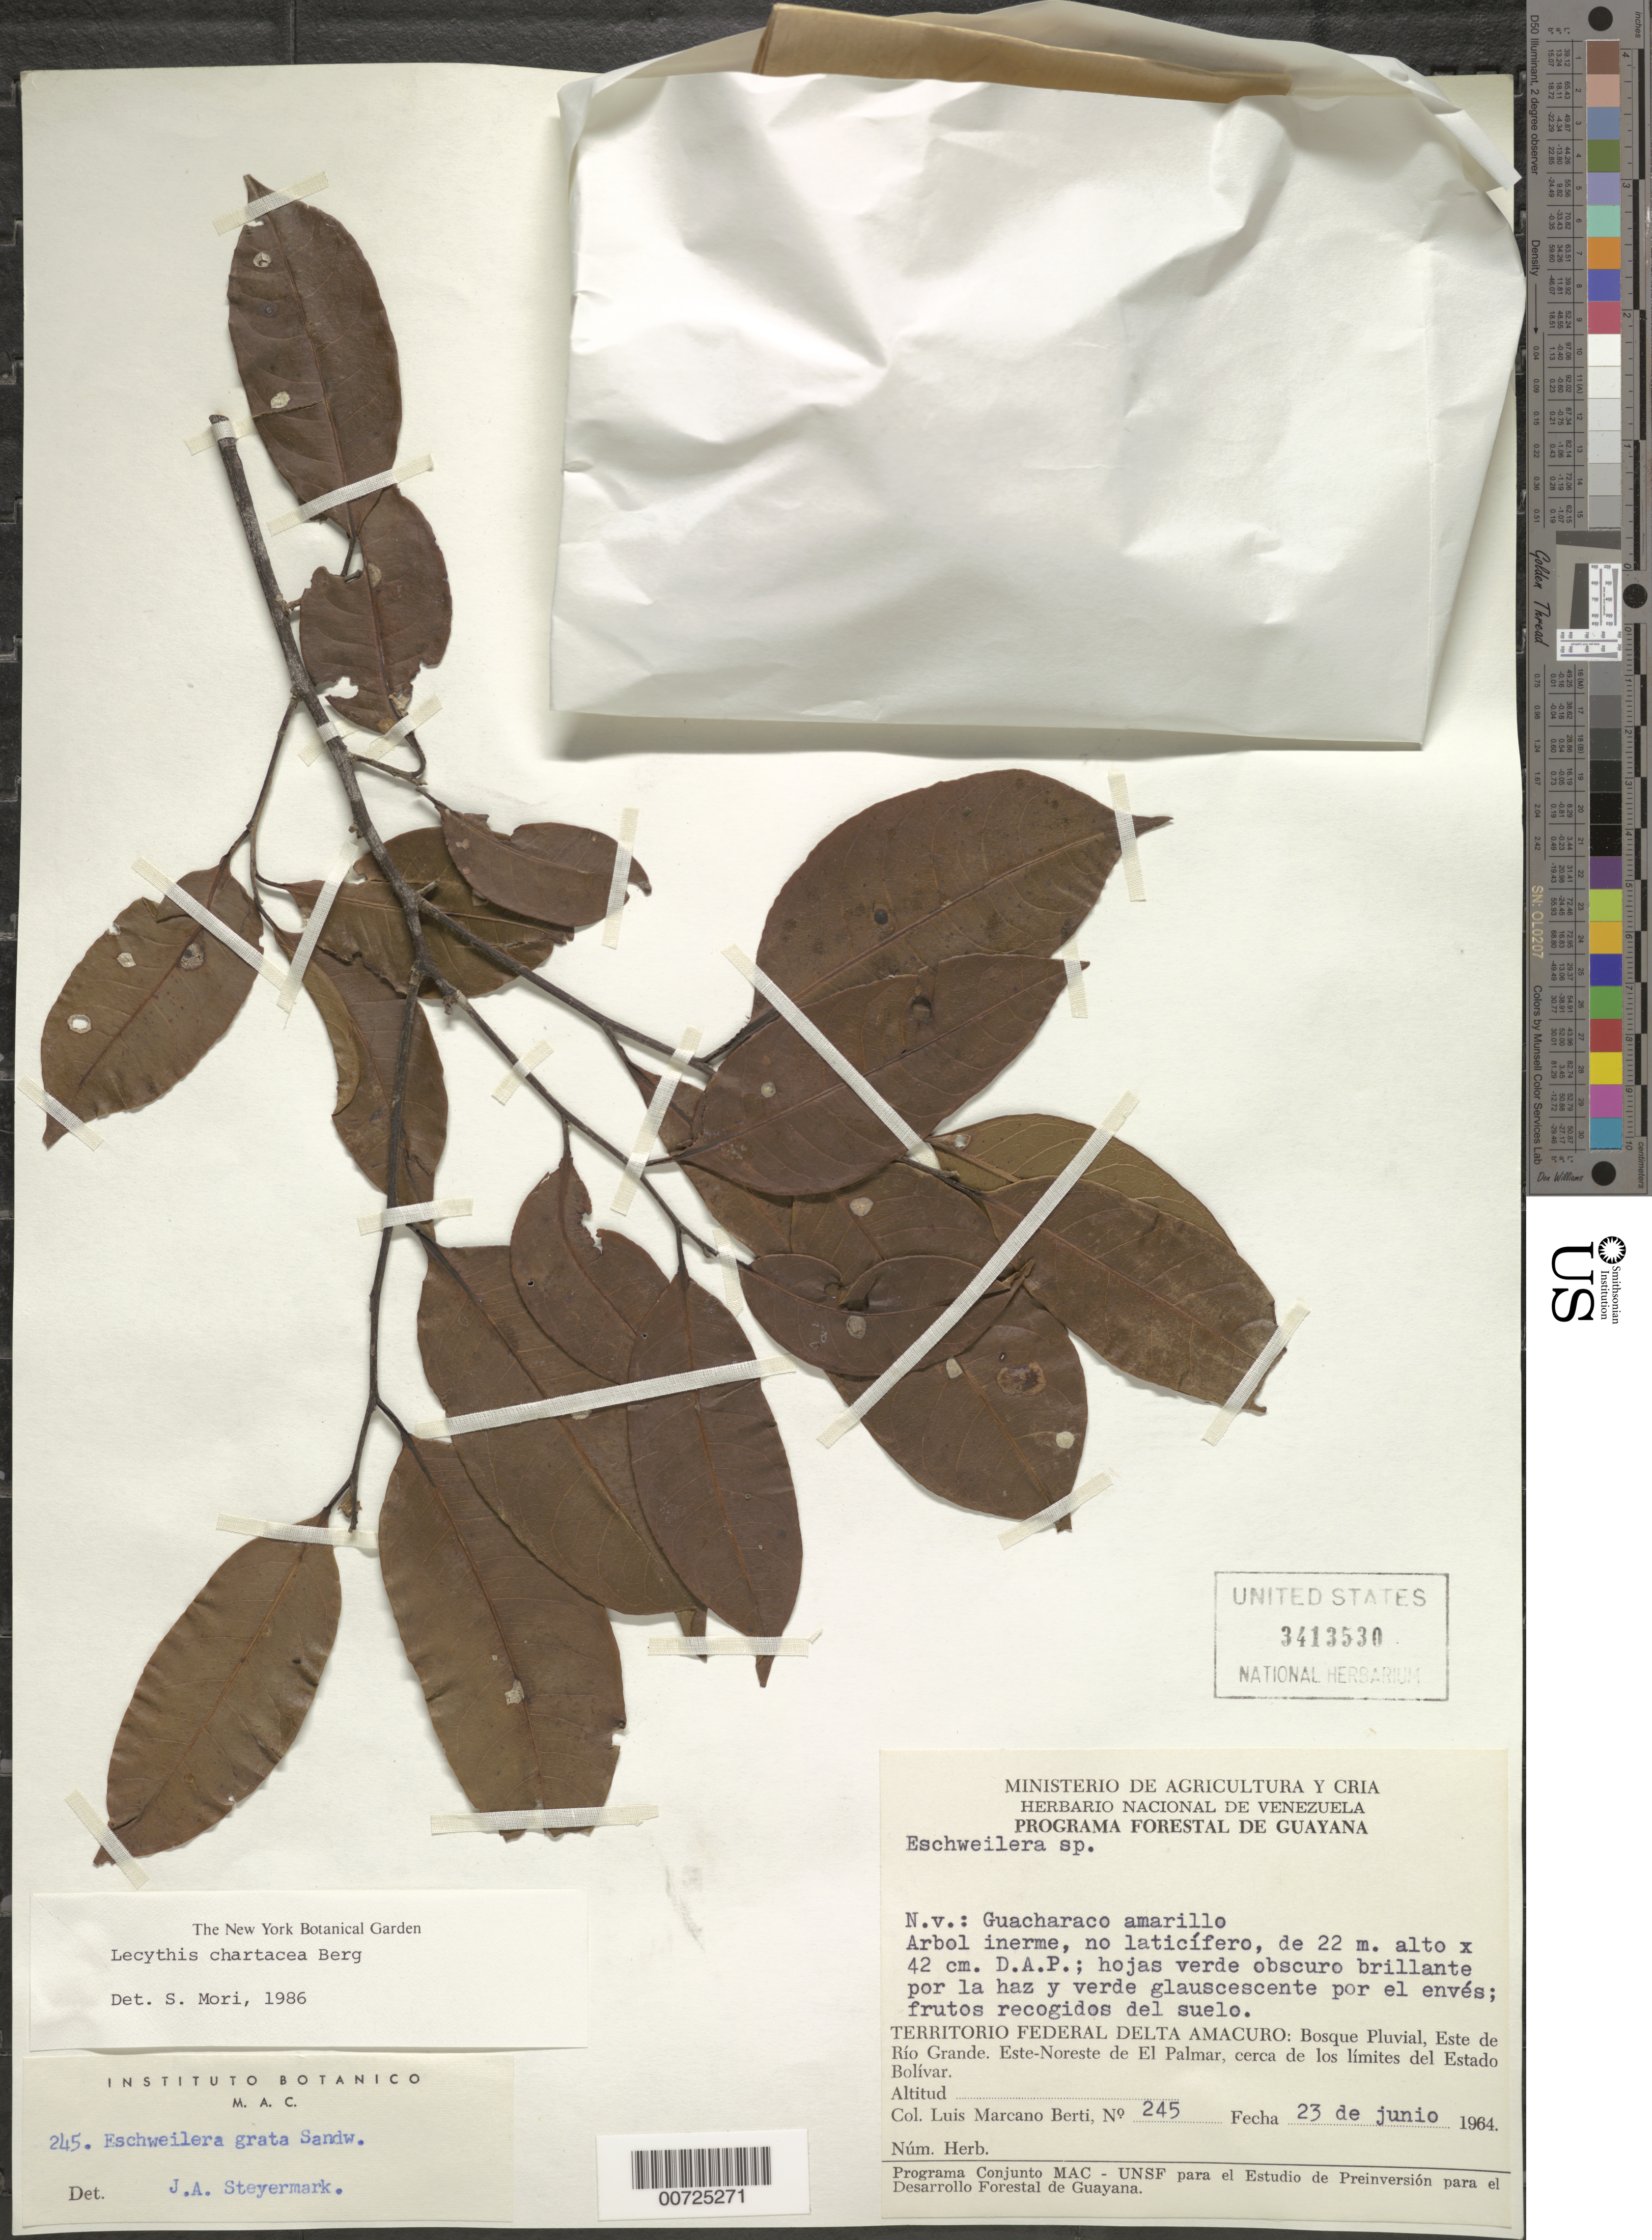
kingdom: Plantae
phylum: Tracheophyta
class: Magnoliopsida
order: Ericales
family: Lecythidaceae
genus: Lecythis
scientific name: Lecythis chartacea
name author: O. Berg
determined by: Mori, Scott A.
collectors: L. Marcano-Berti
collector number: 245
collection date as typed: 23-Jun-64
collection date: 1964-06-23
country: Venezuela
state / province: Delta Amacuro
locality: Este de Río Grande, ENE de El Palmar, cerca de los limites del Estado Bolívar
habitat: Bosque pluvial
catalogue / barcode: US 3413530